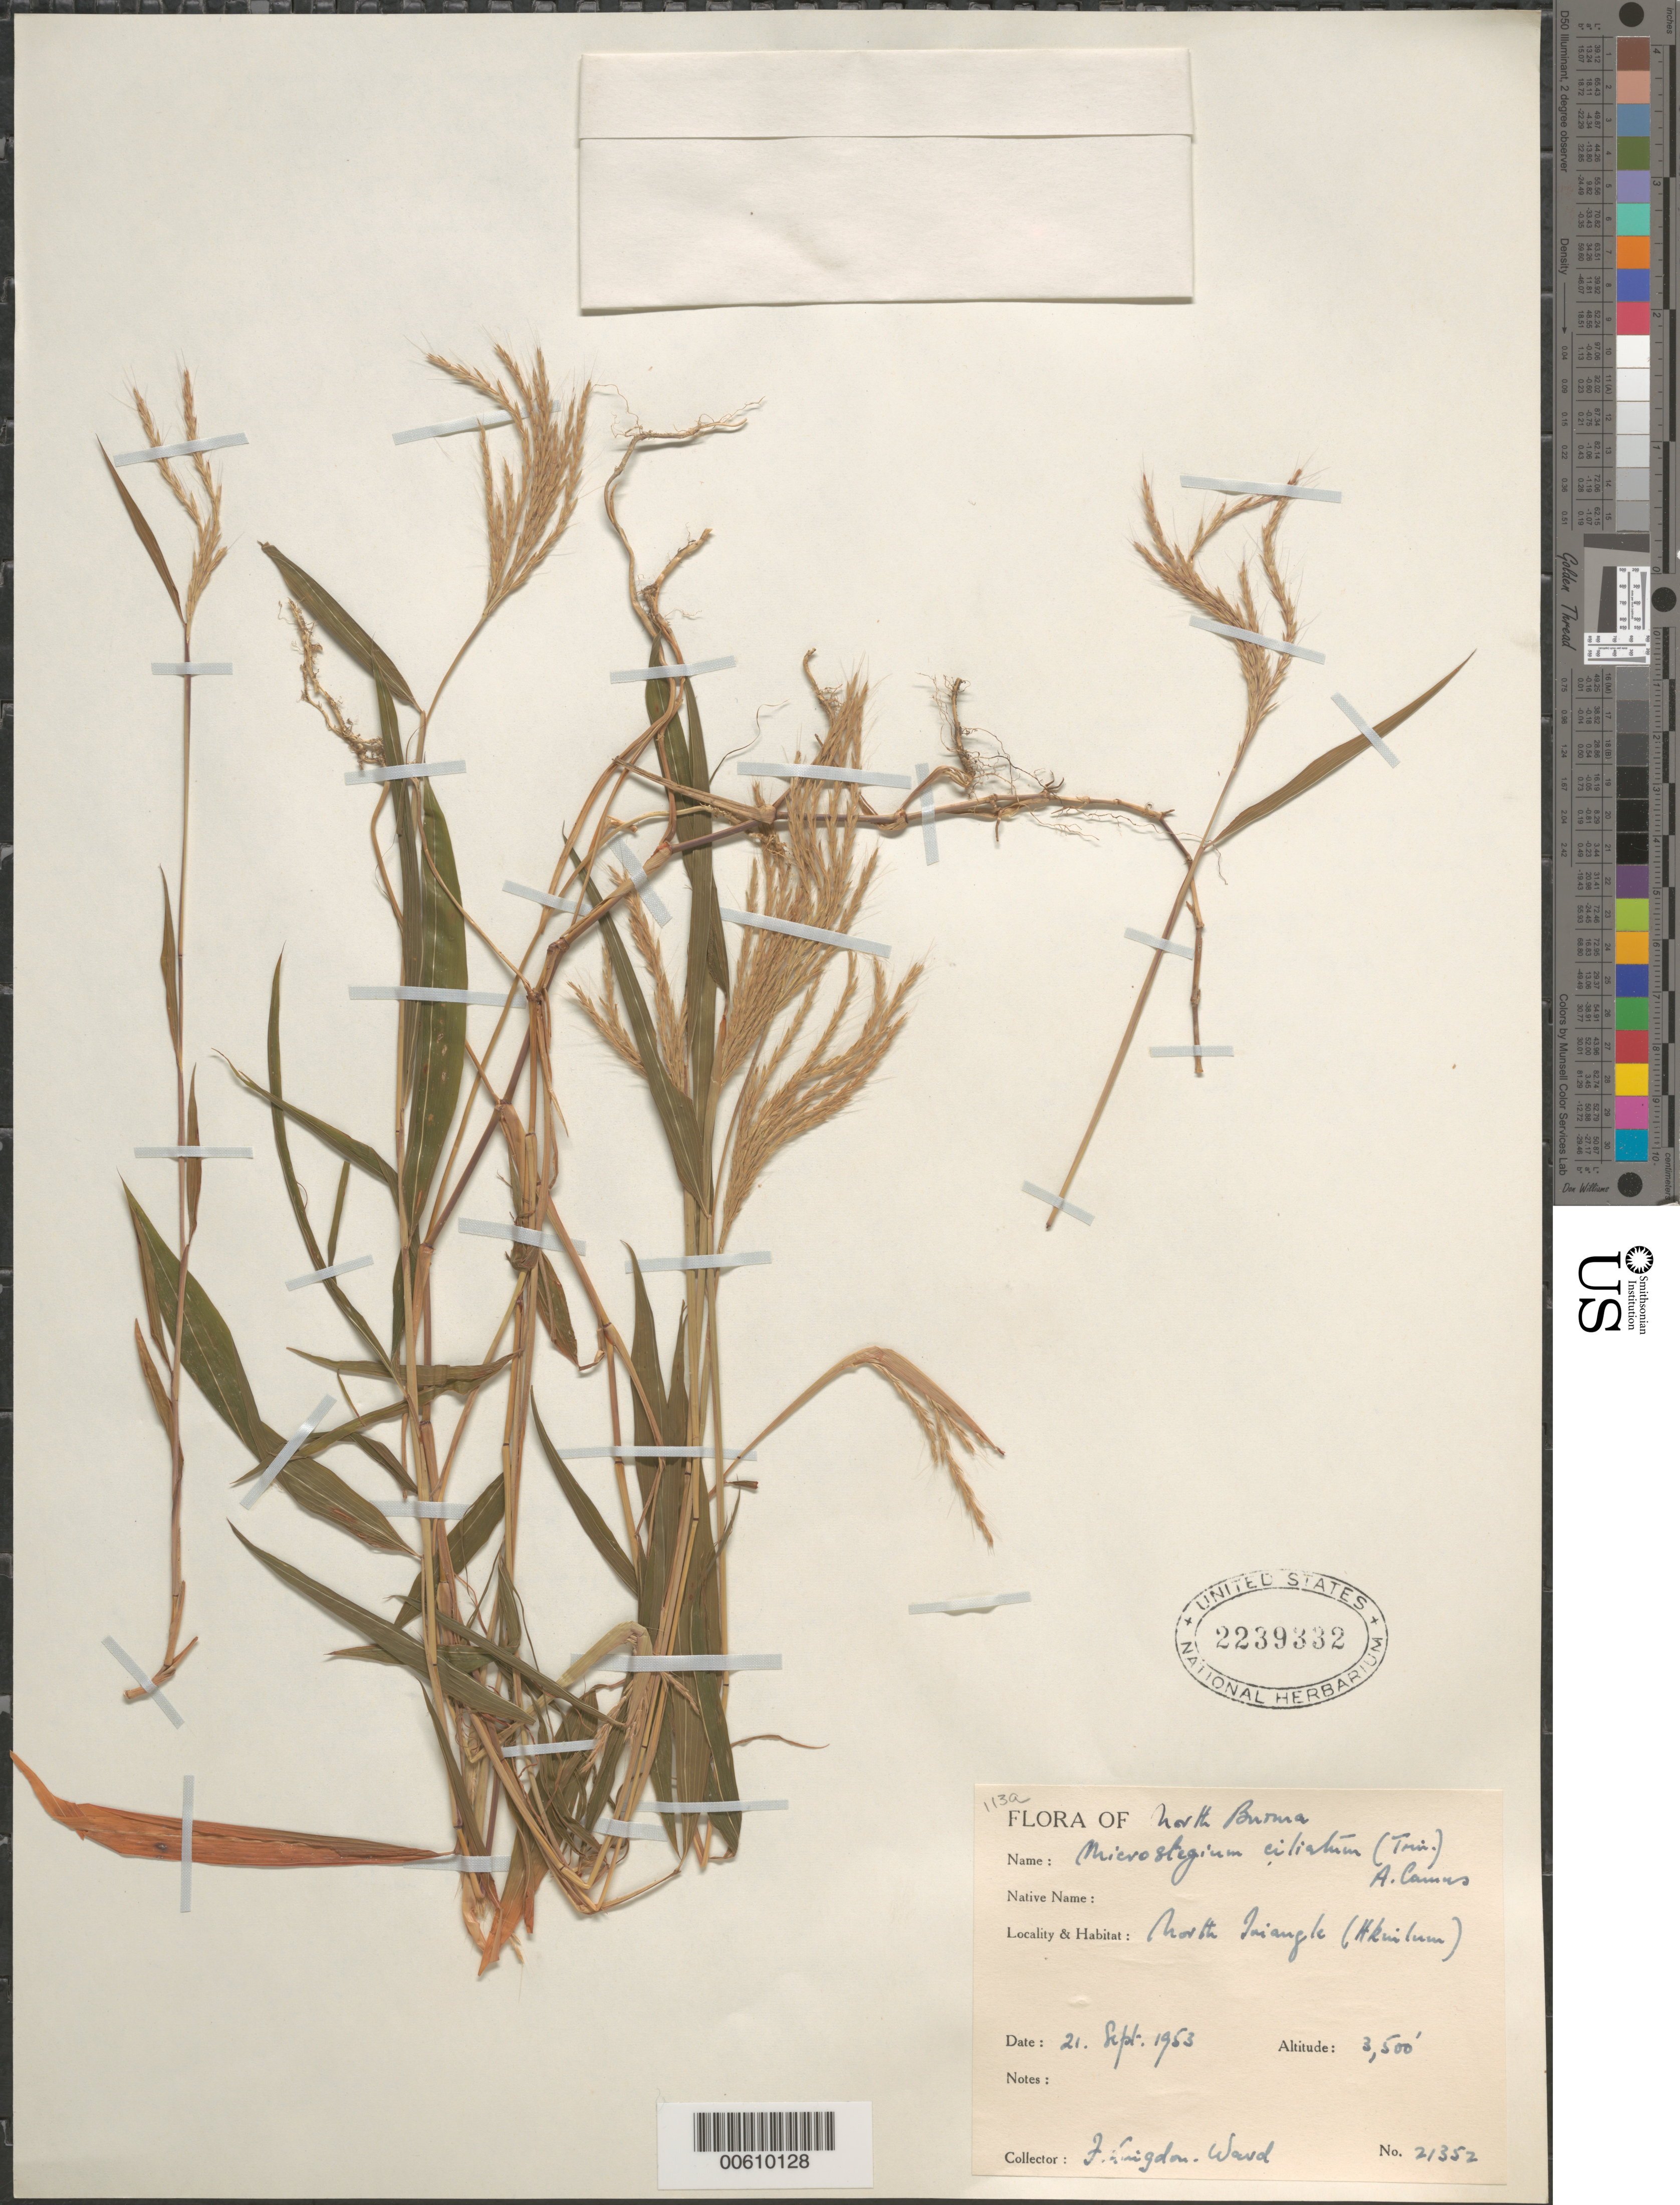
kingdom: Plantae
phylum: Tracheophyta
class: Liliopsida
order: Poales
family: Poaceae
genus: Microstegium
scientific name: Microstegium ciliatum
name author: (Trin.) A. Camus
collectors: F. Kingdon Ward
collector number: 21352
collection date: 1953-09-21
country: Myanmar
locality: North Burma. North Triangle (Hkinlum).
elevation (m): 1067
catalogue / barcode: US 2239332